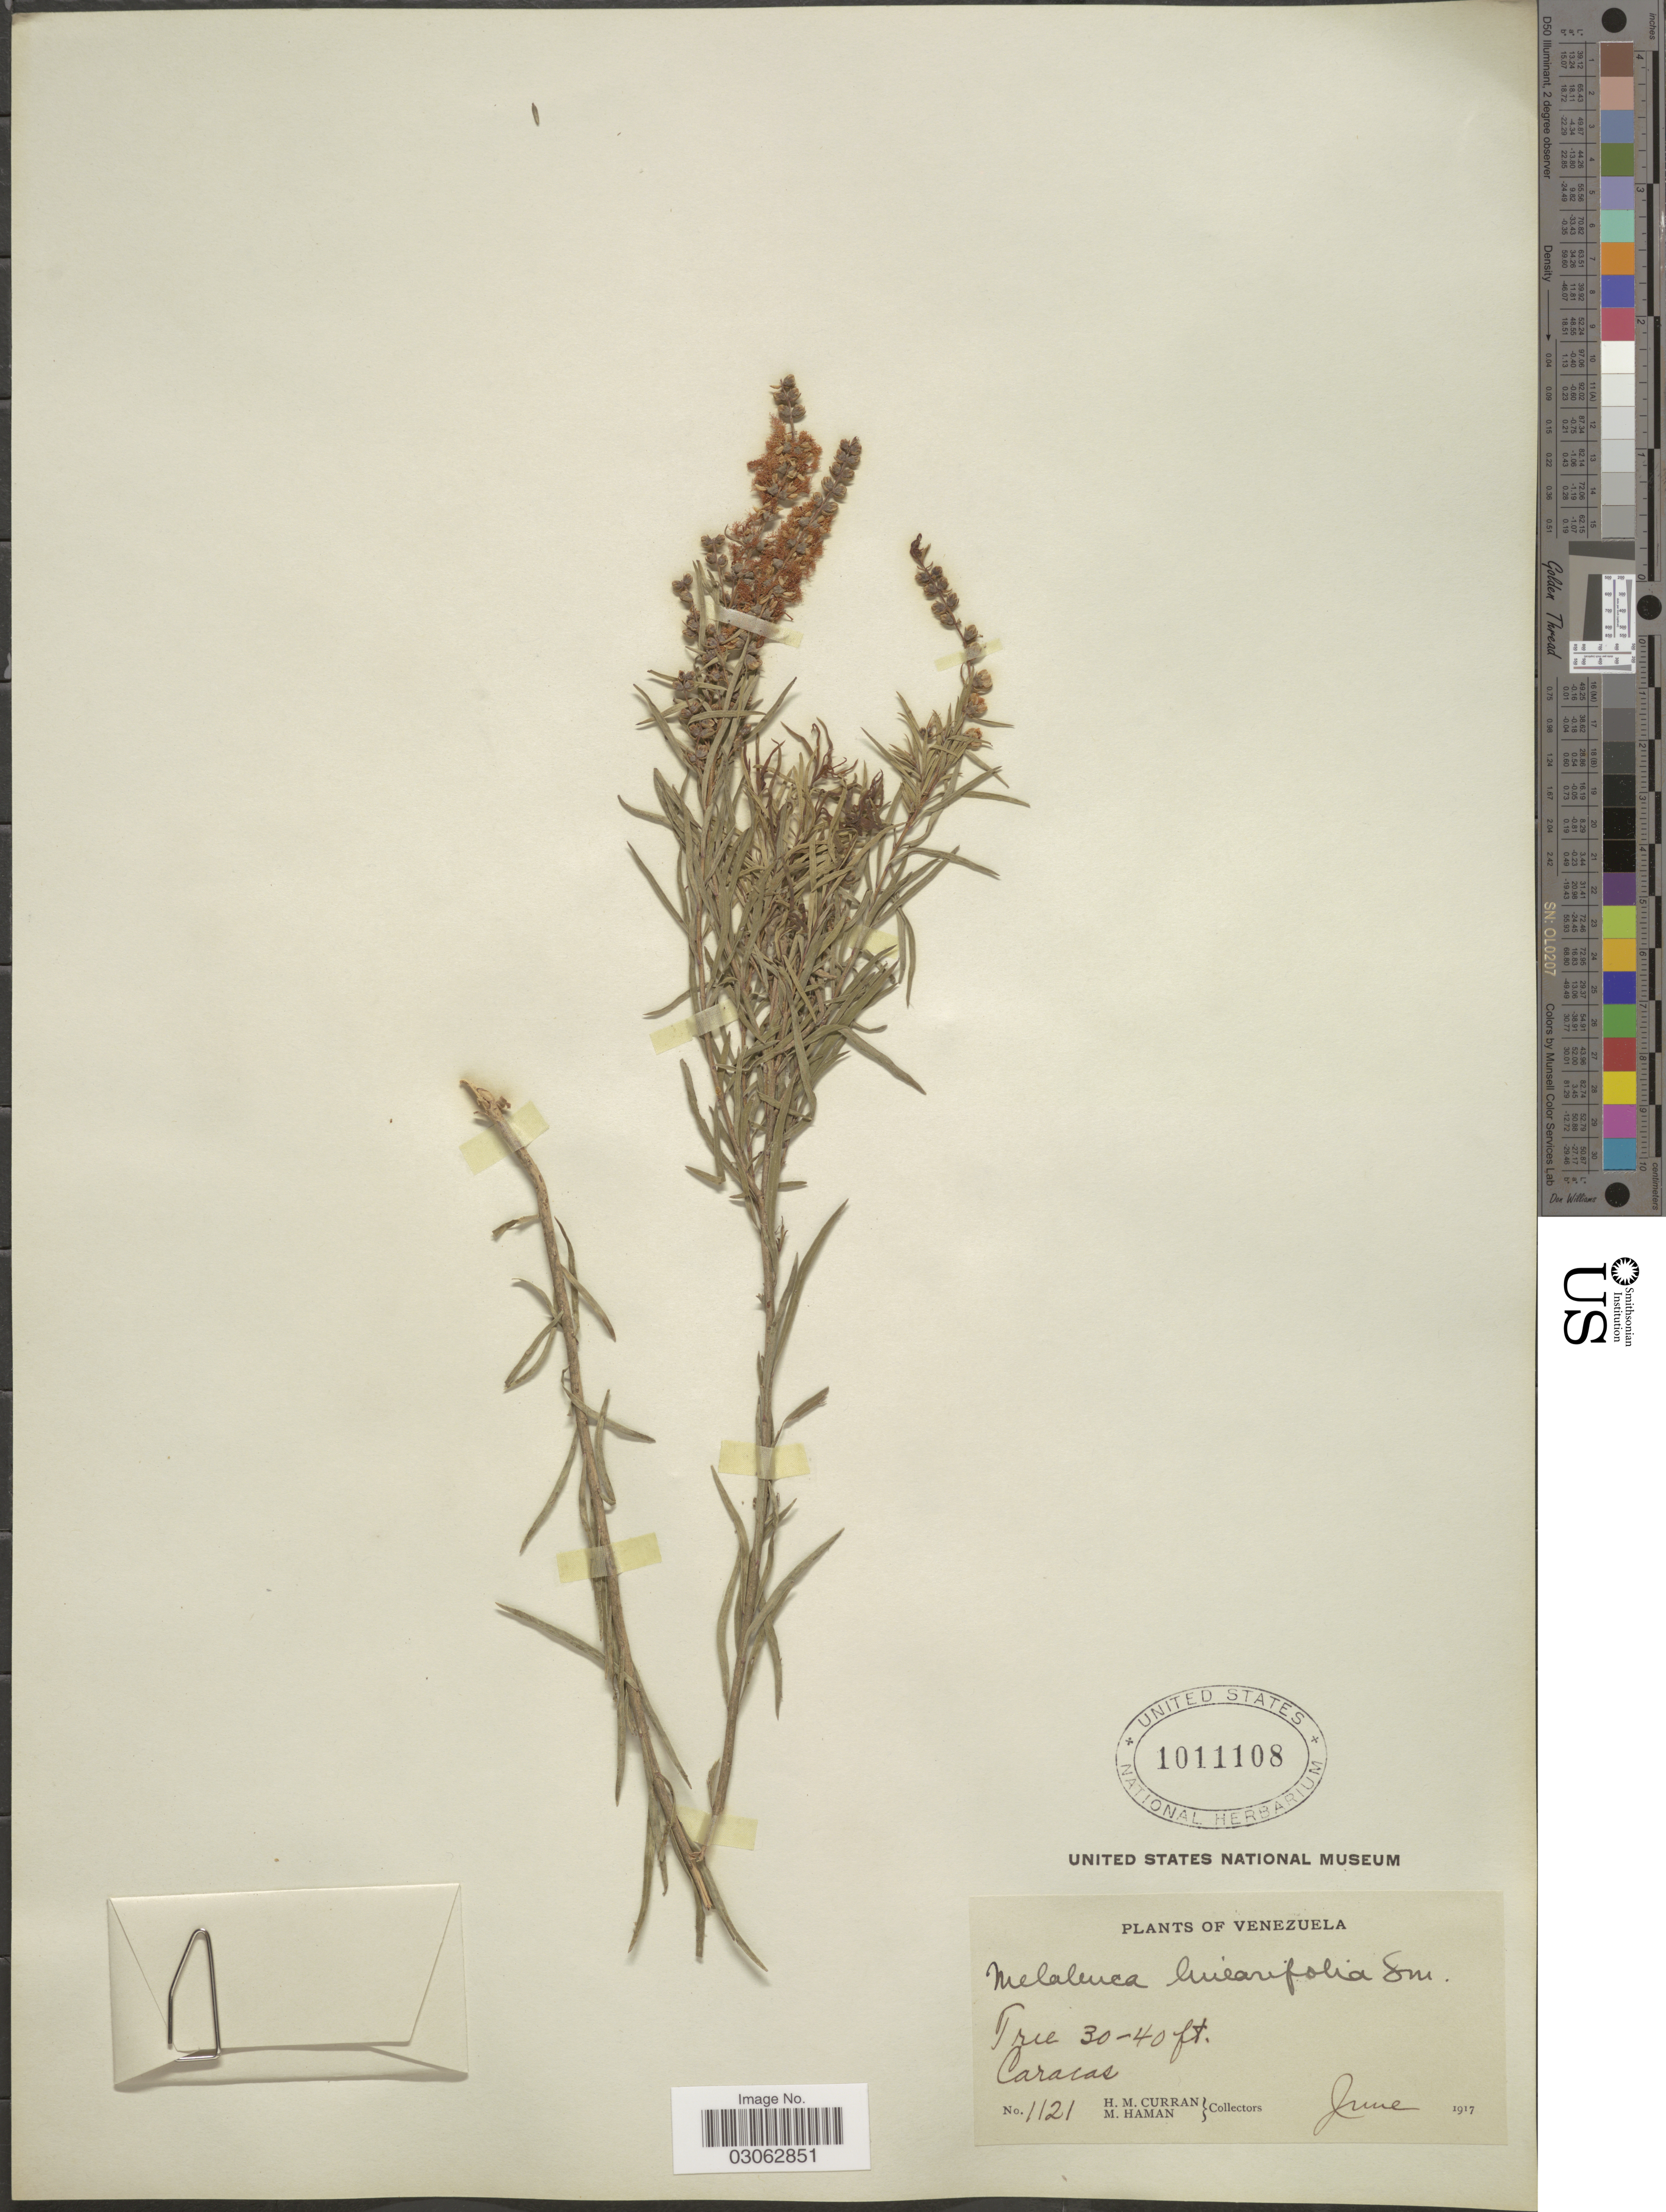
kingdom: Plantae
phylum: Tracheophyta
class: Magnoliopsida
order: Myrtales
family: Myrtaceae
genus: Melaleuca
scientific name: Melaleuca linariifolia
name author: Sm.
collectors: H. M. Curran & M. Haman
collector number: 1121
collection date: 1917-06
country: Venezuela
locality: Caracas.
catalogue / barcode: US 1011108